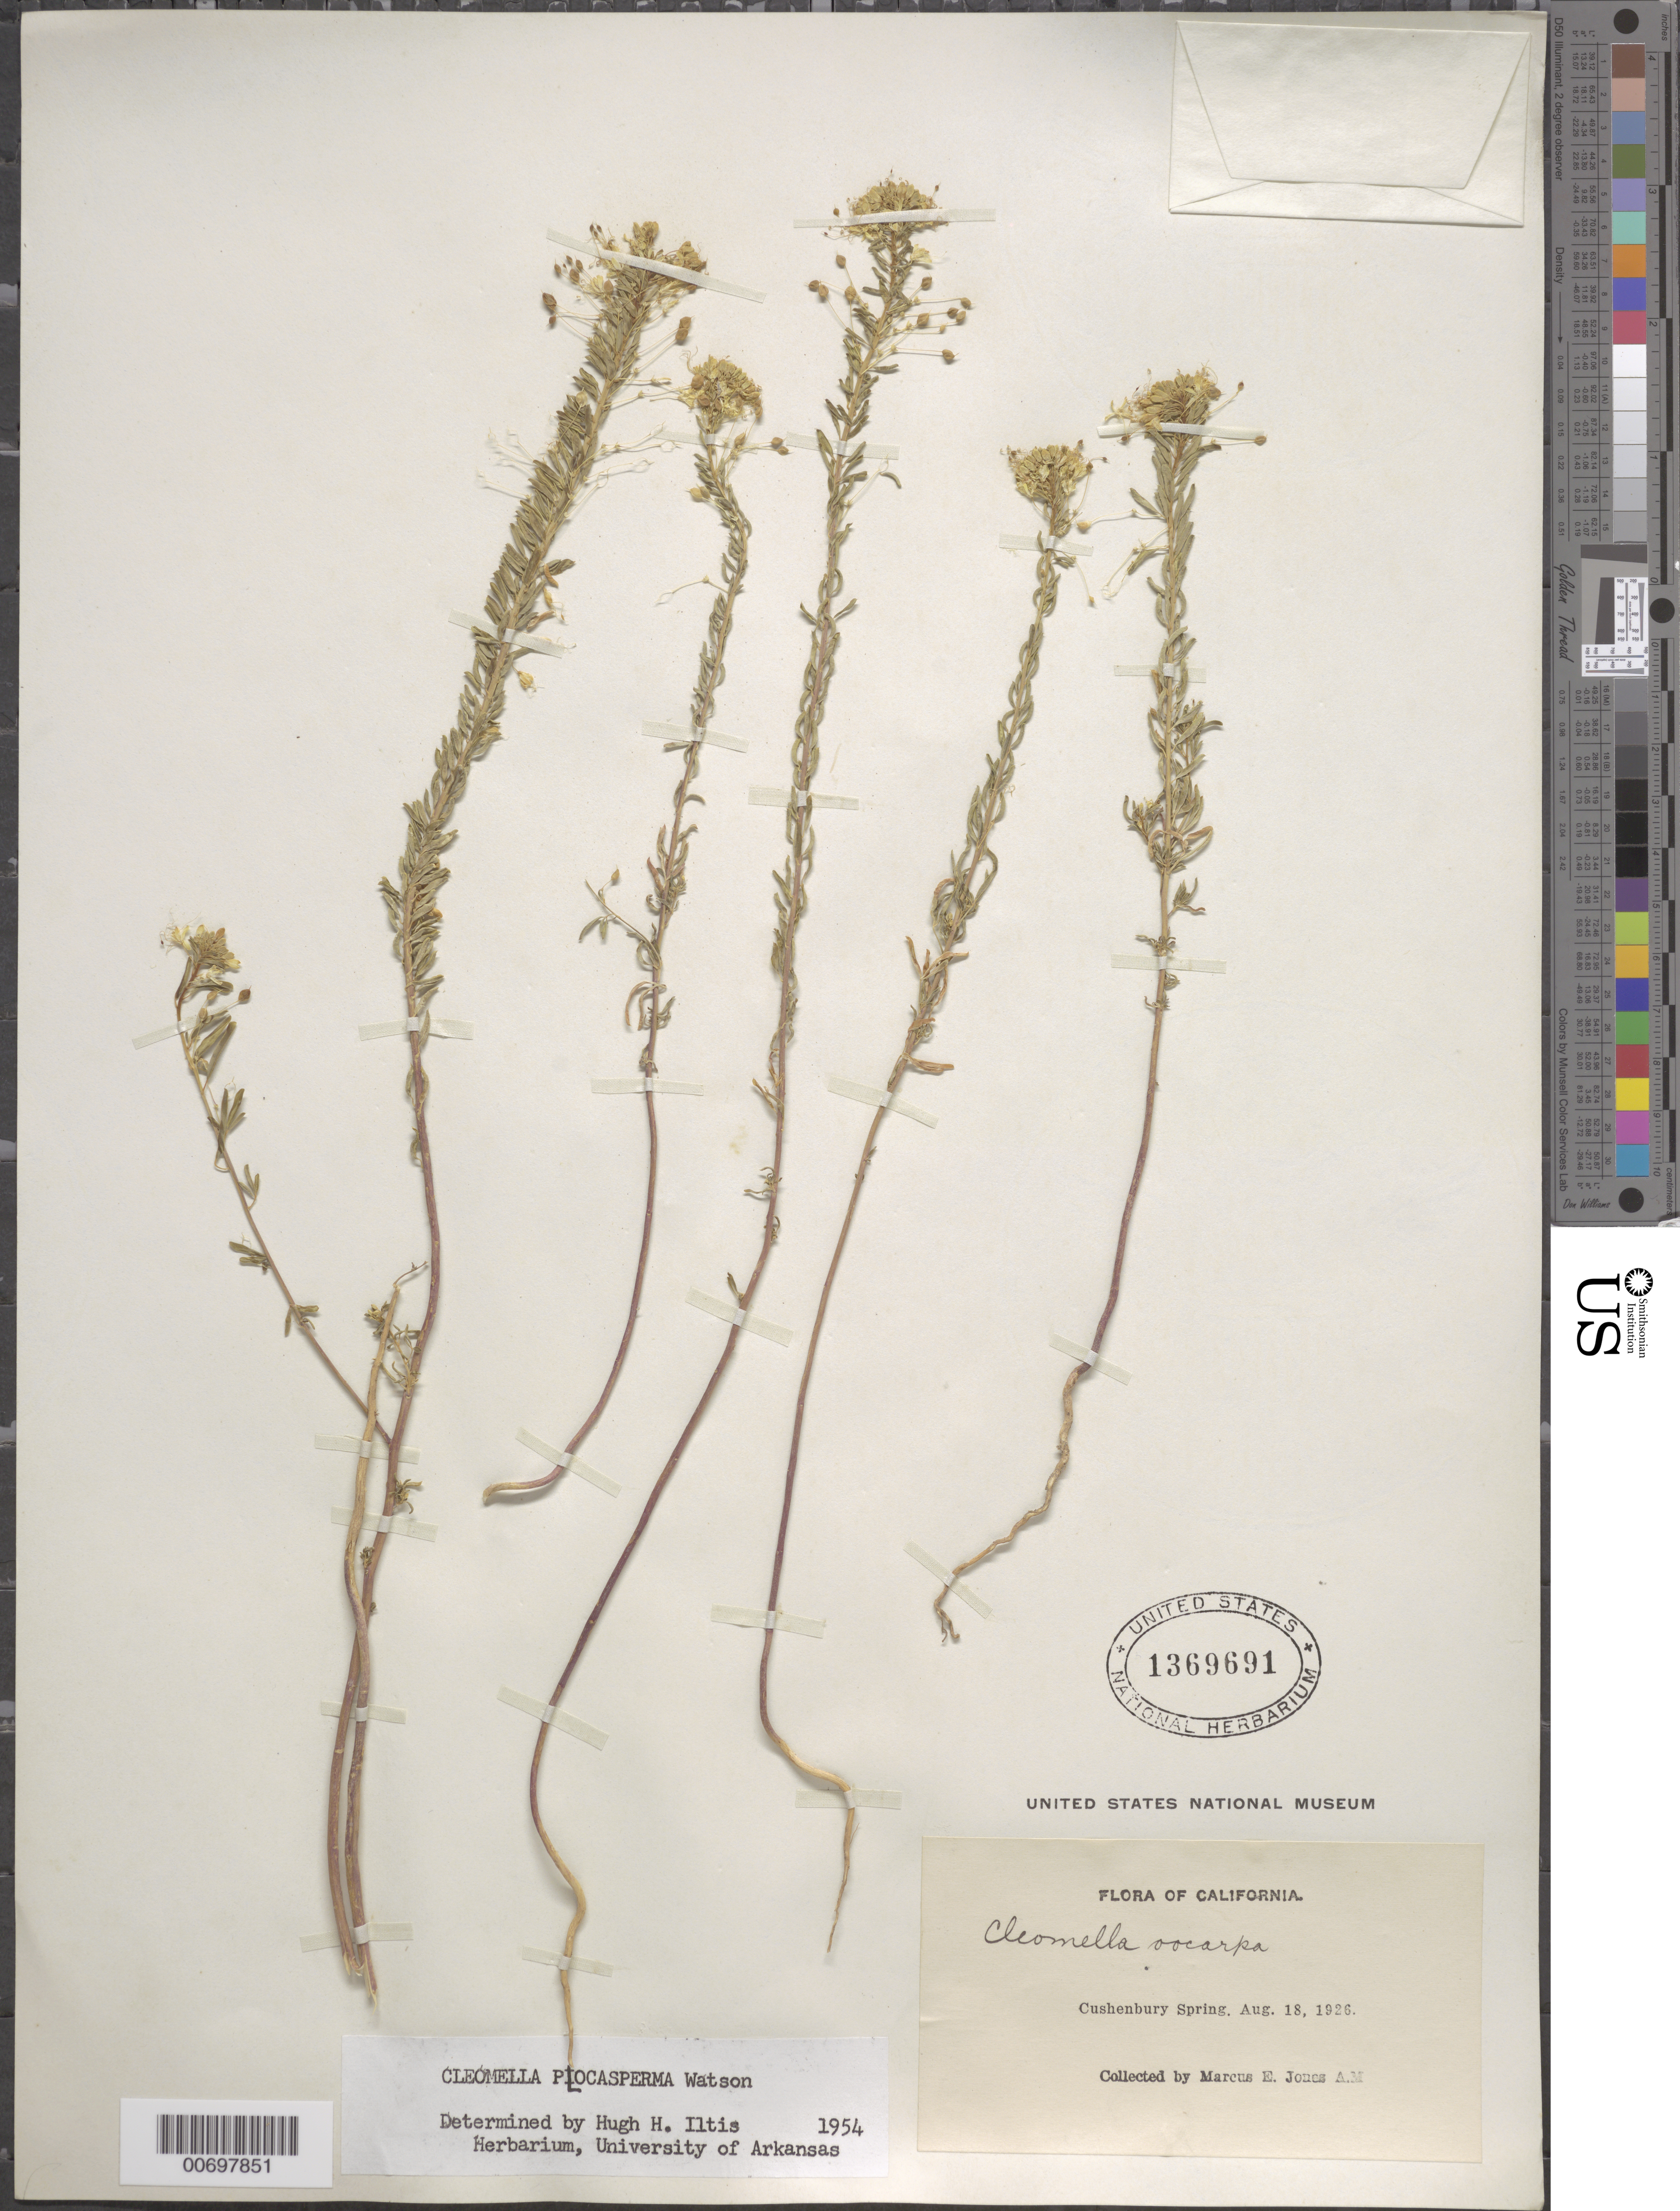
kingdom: Plantae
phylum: Tracheophyta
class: Magnoliopsida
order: Brassicales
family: Cleomaceae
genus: Cleomella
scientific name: Cleomella plocasperma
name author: S. Watson in C. King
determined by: Iltis, Hugh Hellmut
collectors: M. E. Jones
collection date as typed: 18 Aug 1926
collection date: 1926-08-18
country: United States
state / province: California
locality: Cushenbury Spring.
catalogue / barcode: US 1369691